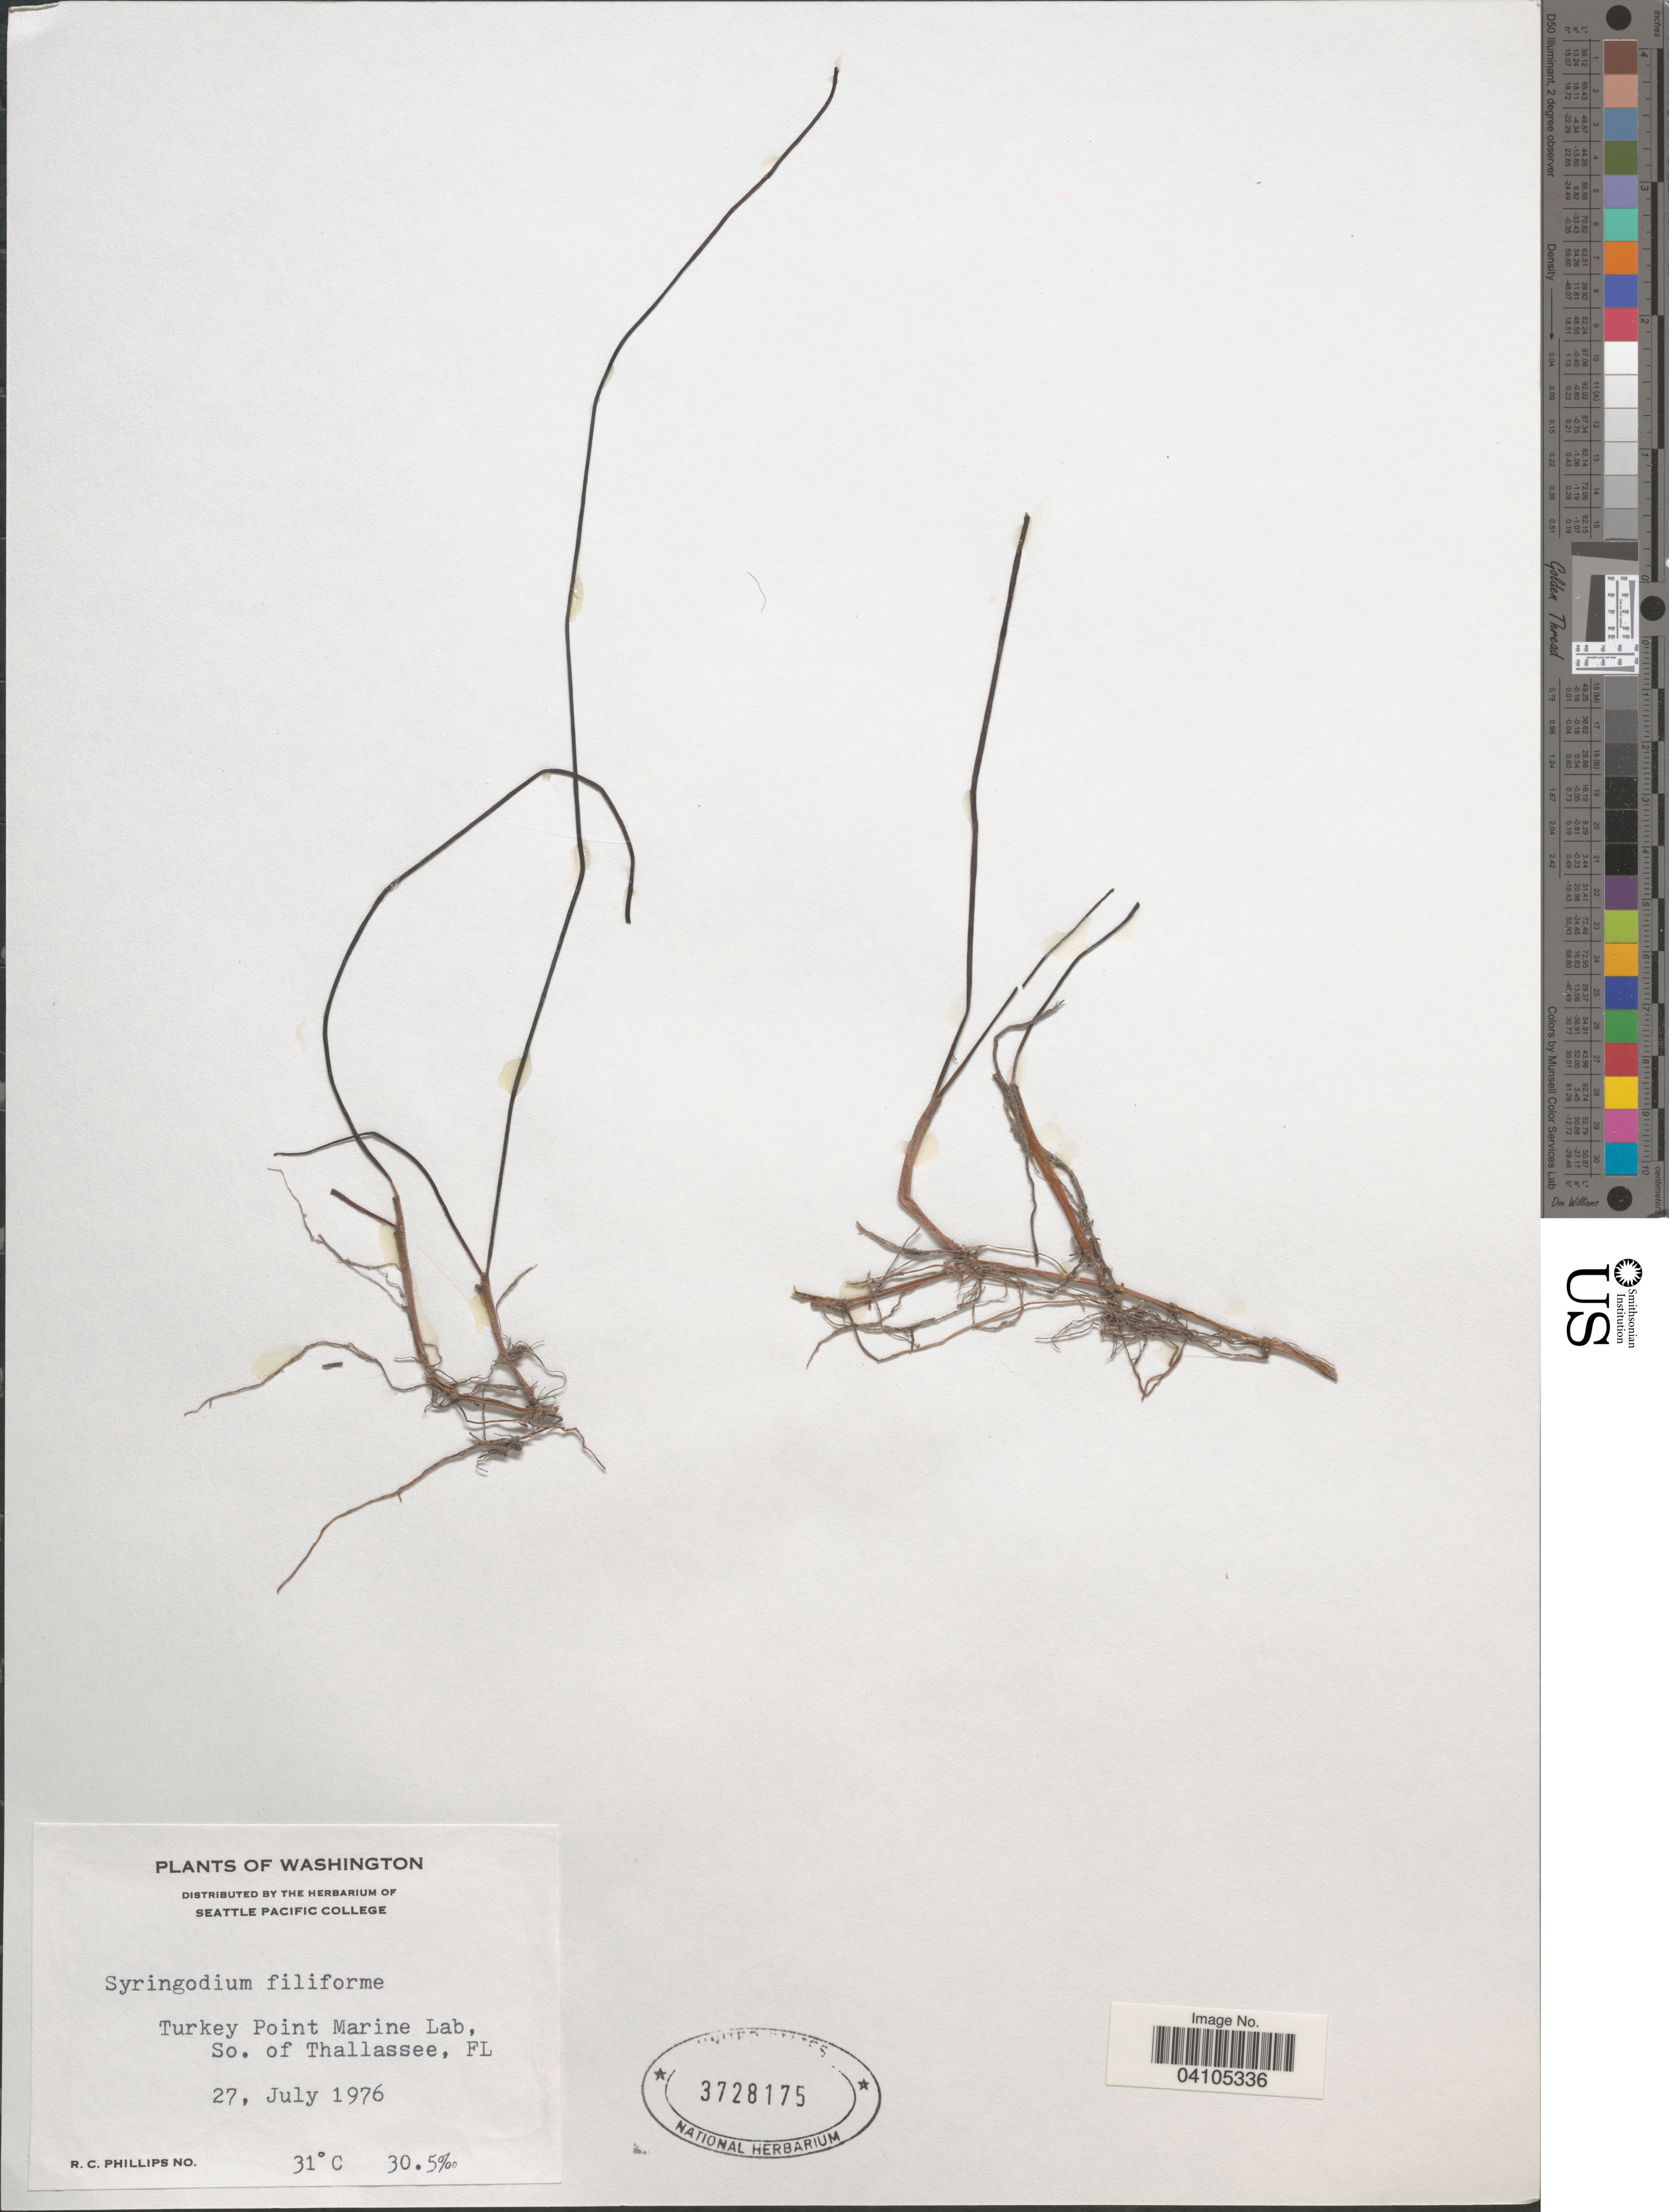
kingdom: Plantae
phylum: Tracheophyta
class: Liliopsida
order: Alismatales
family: Cymodoceaceae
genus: Syringodium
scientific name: Syringodium filiforme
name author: Kütz.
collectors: R. C. Phillips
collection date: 1976-07-27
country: United States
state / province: Florida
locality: Turkey Point Marine Lab, So. of Tallahassee.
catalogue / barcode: US 3728175